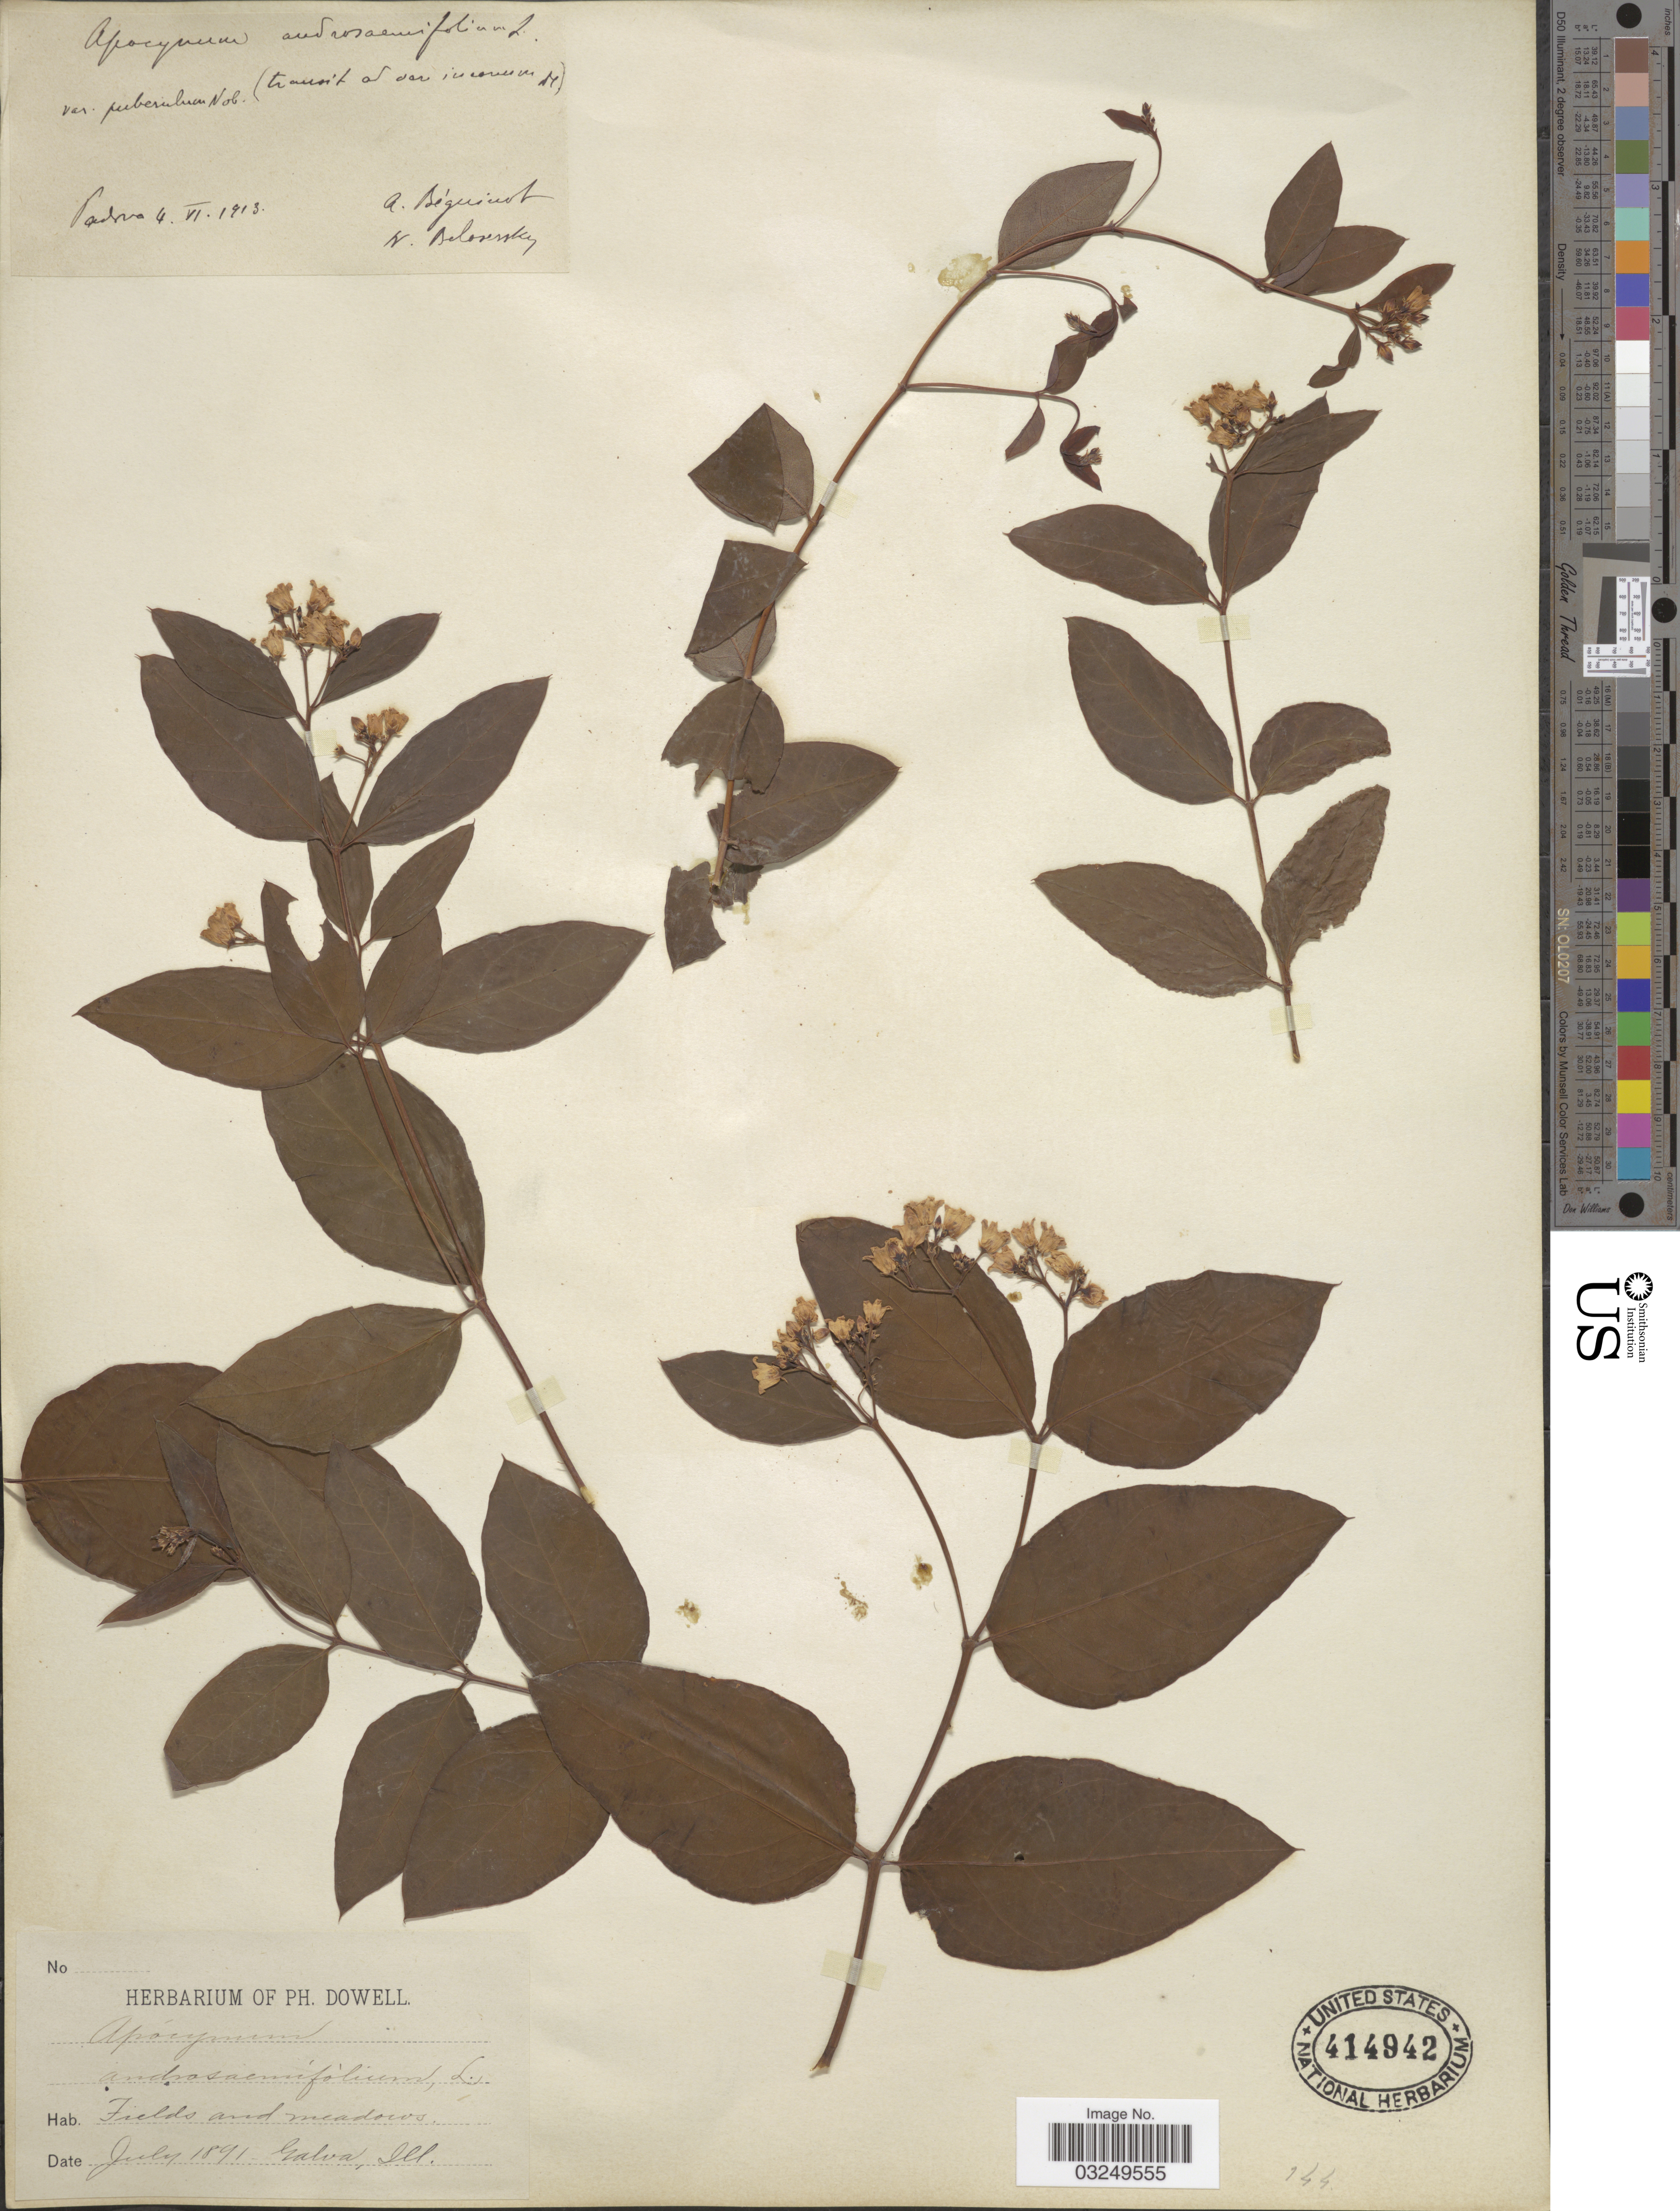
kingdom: Plantae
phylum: Tracheophyta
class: Magnoliopsida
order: Gentianales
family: Apocynaceae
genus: Apocynum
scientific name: Apocynum androsaemifolium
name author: L.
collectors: Ex herb. Ph. Dowell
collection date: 1891-07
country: United States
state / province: Illinois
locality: Galva, Ill.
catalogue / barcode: US 414942